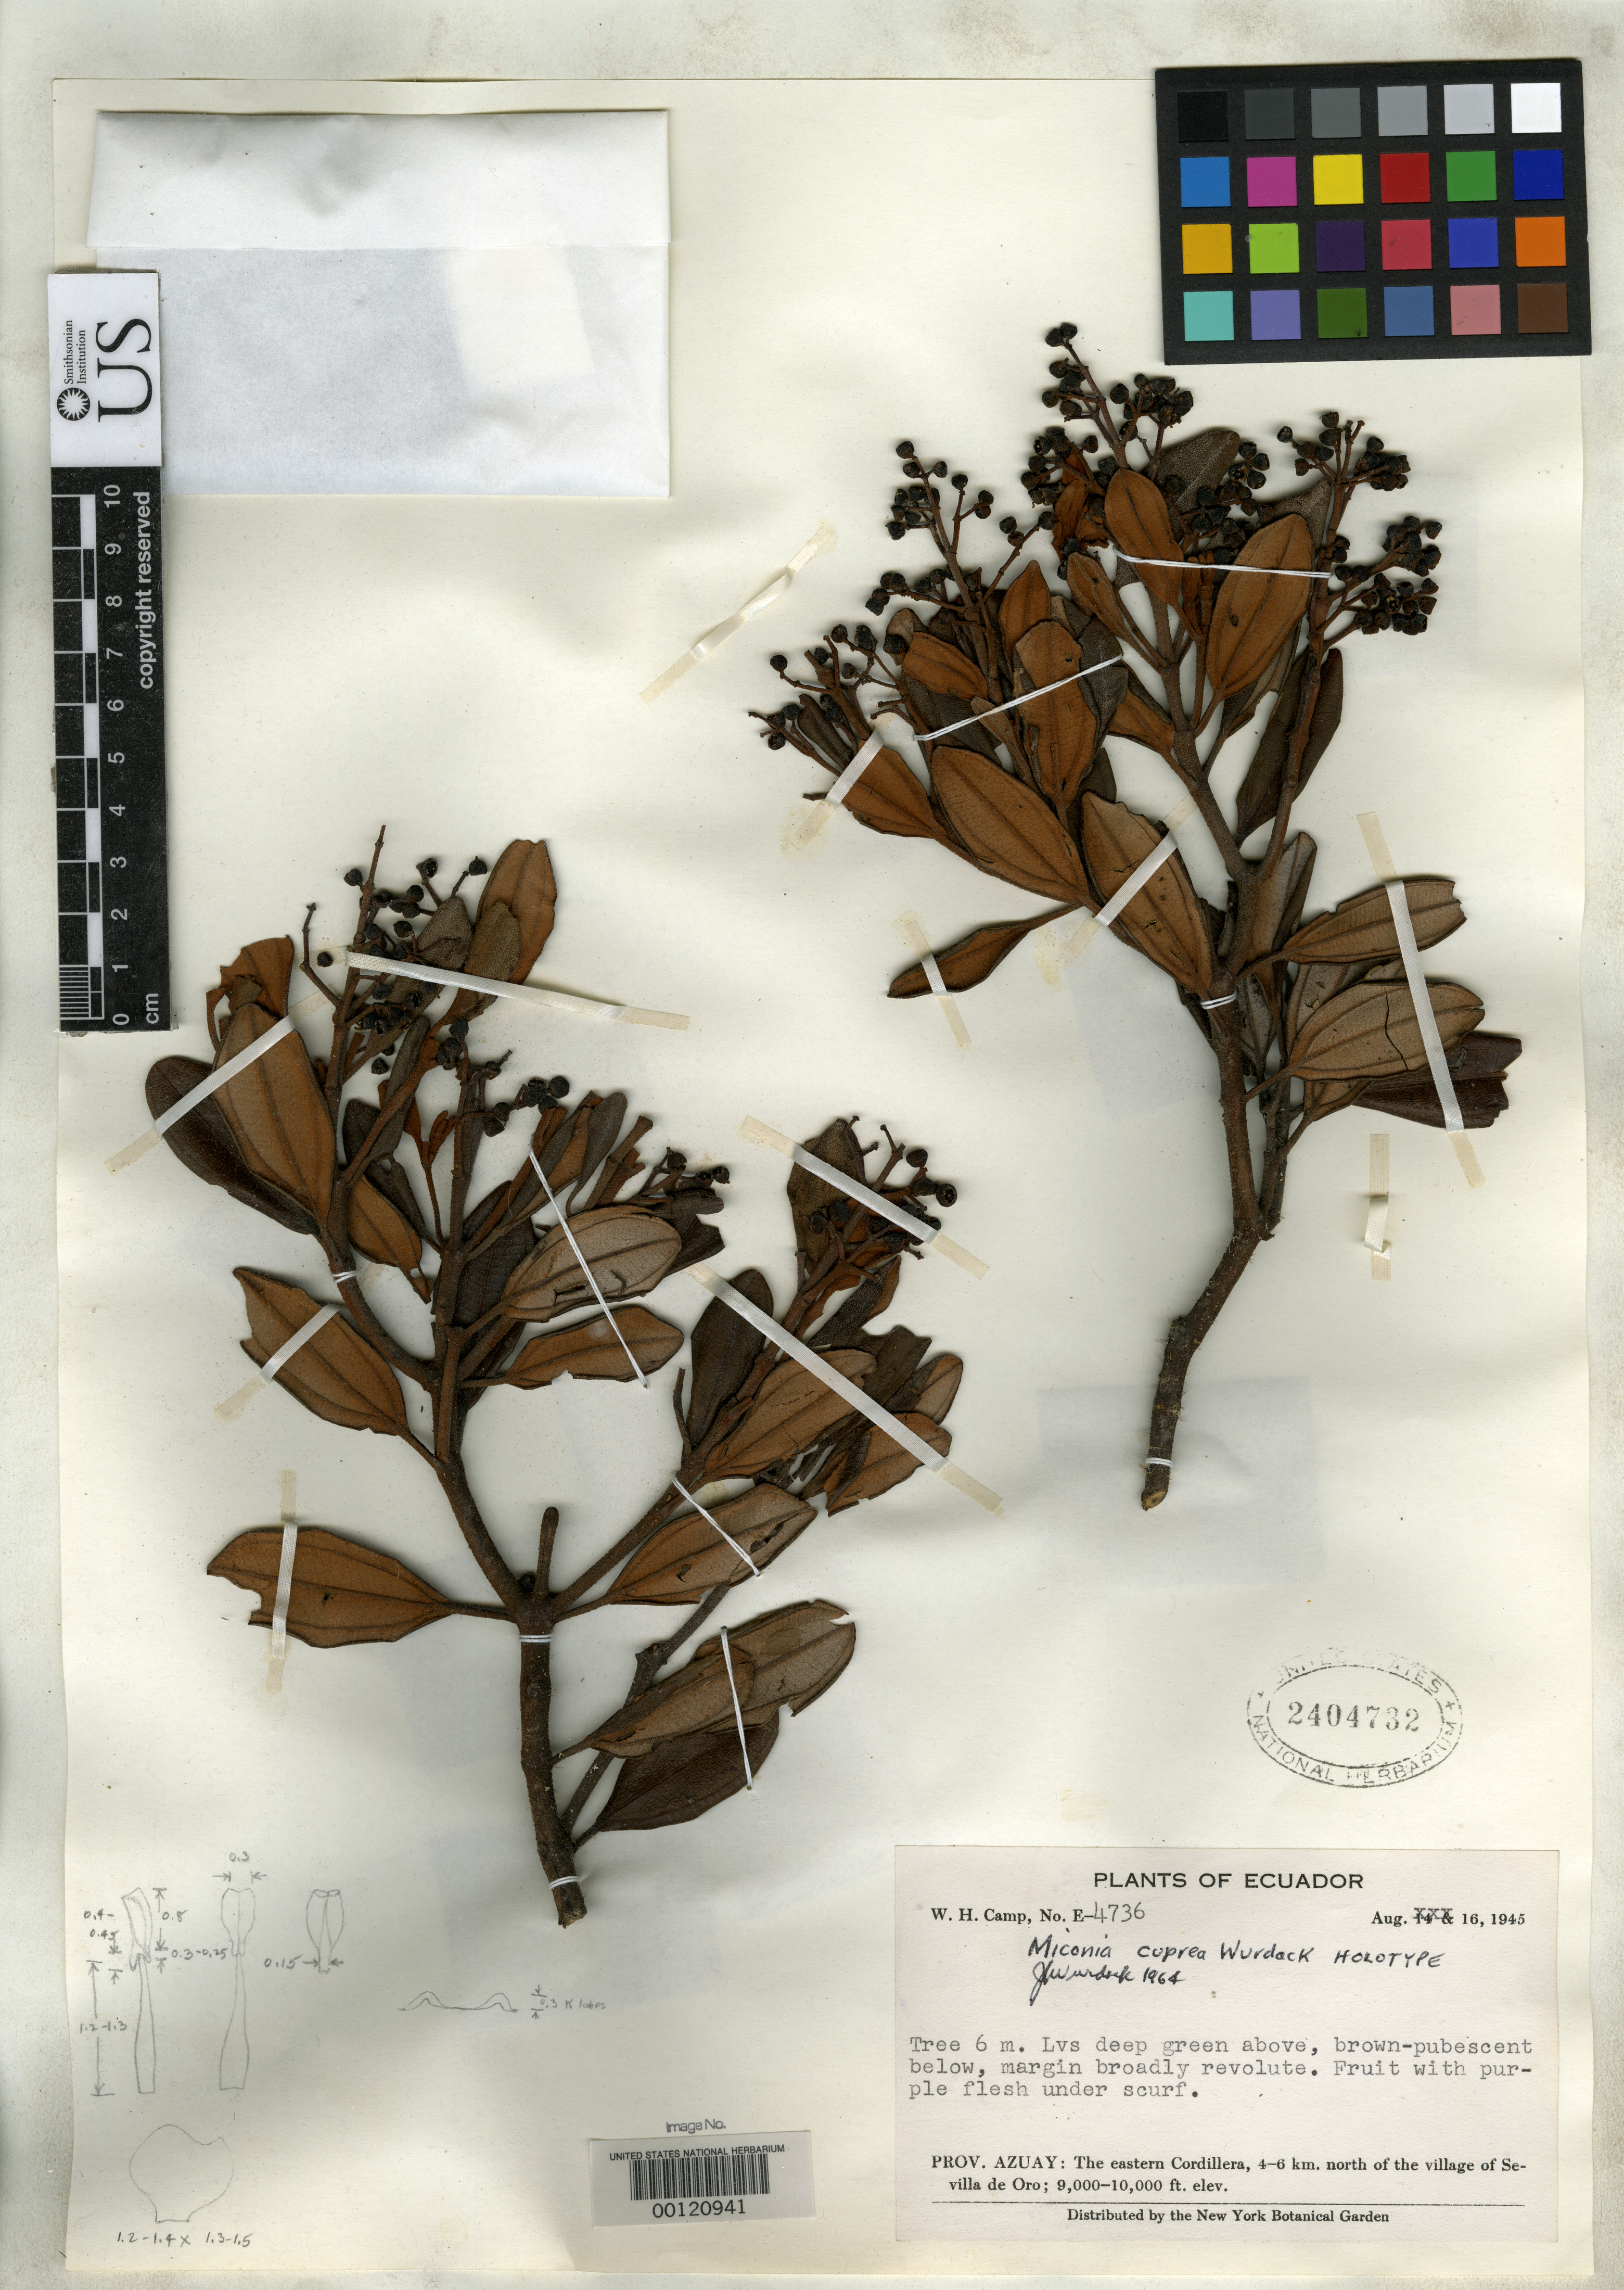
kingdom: Plantae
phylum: Tracheophyta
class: Magnoliopsida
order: Myrtales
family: Melastomataceae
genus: Miconia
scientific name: Miconia cuprea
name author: Wurdack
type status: Holotype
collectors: W. H. Camp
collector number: E-4736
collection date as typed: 16 Aug 1945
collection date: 1945-08-16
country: Ecuador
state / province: Azuay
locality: Sevilla de Oro.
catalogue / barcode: US 2404732